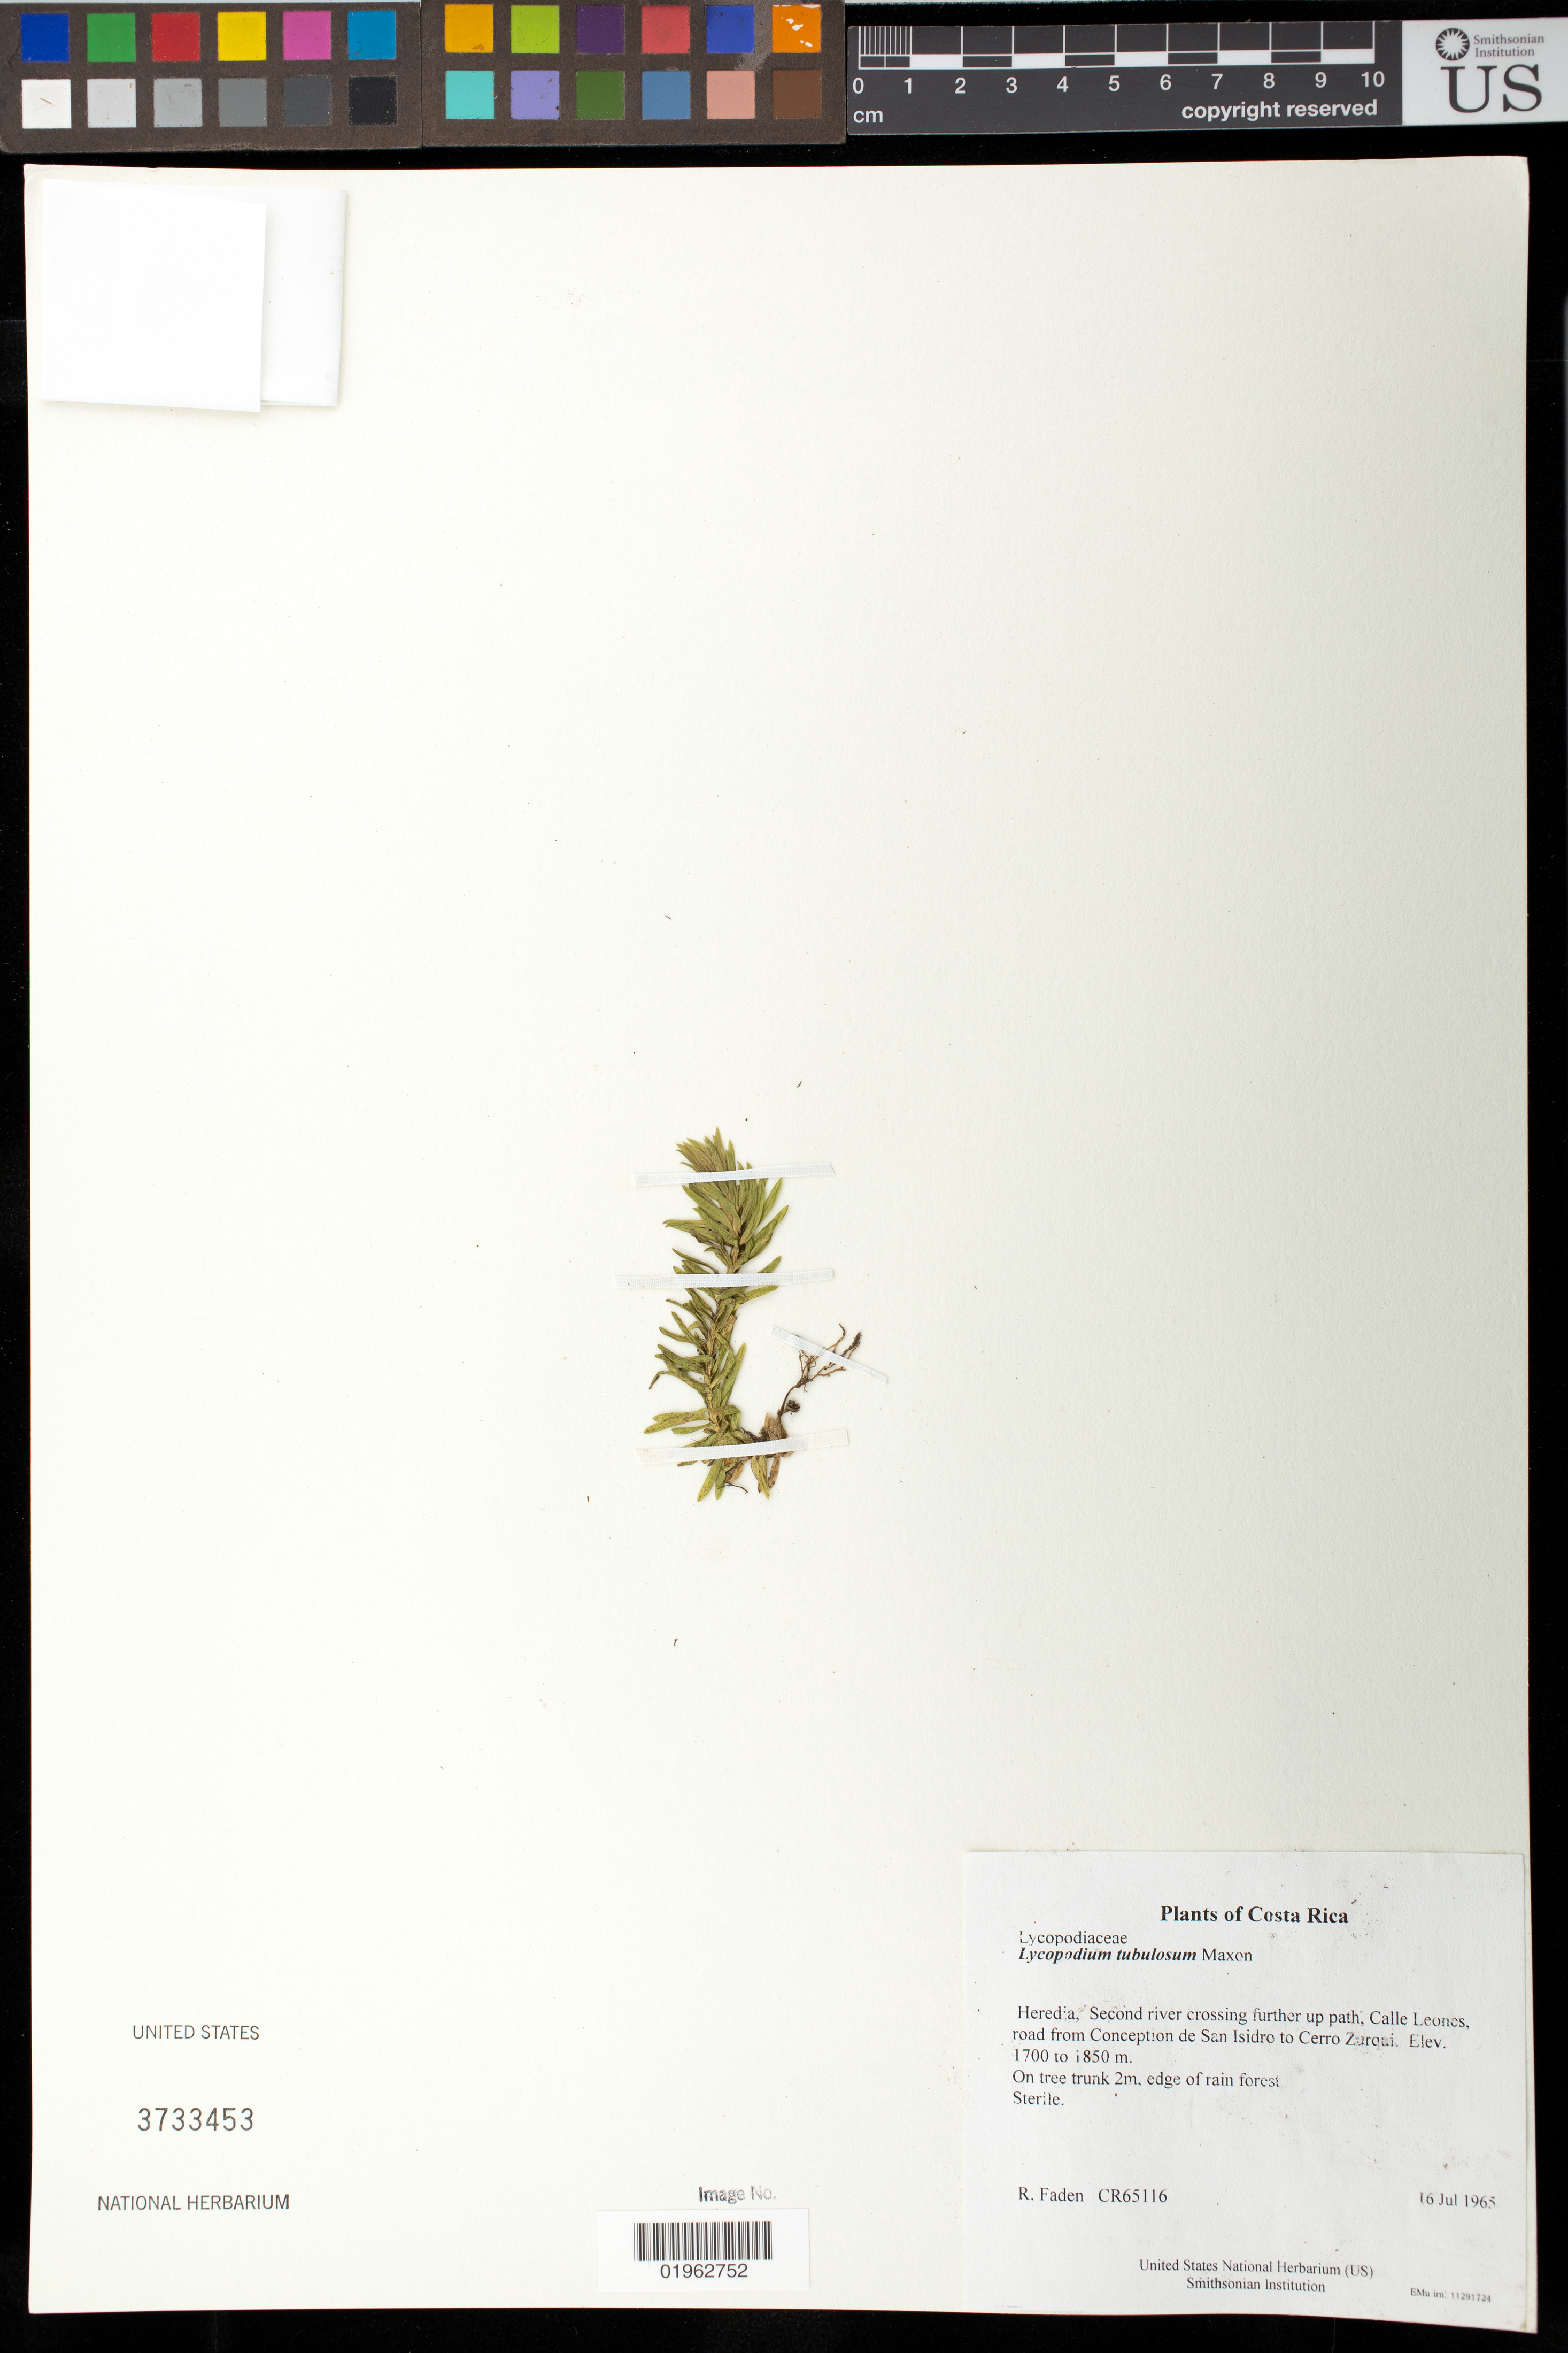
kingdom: Plantae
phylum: Tracheophyta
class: Lycopodiopsida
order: Lycopodiales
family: Lycopodiaceae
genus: Phlegmariurus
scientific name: Phlegmariurus tubulosus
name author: (Maxon) B. Øllg.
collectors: R. B. Faden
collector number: CR65116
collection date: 1965-07-16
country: Costa Rica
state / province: Heredia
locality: Second river crossing further up path, Calle Leones, road from Conception de San Isidro to Cerro Zurqui.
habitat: On tree trunk 2m, edge of rain forest.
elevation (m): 1700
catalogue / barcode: US 3733453